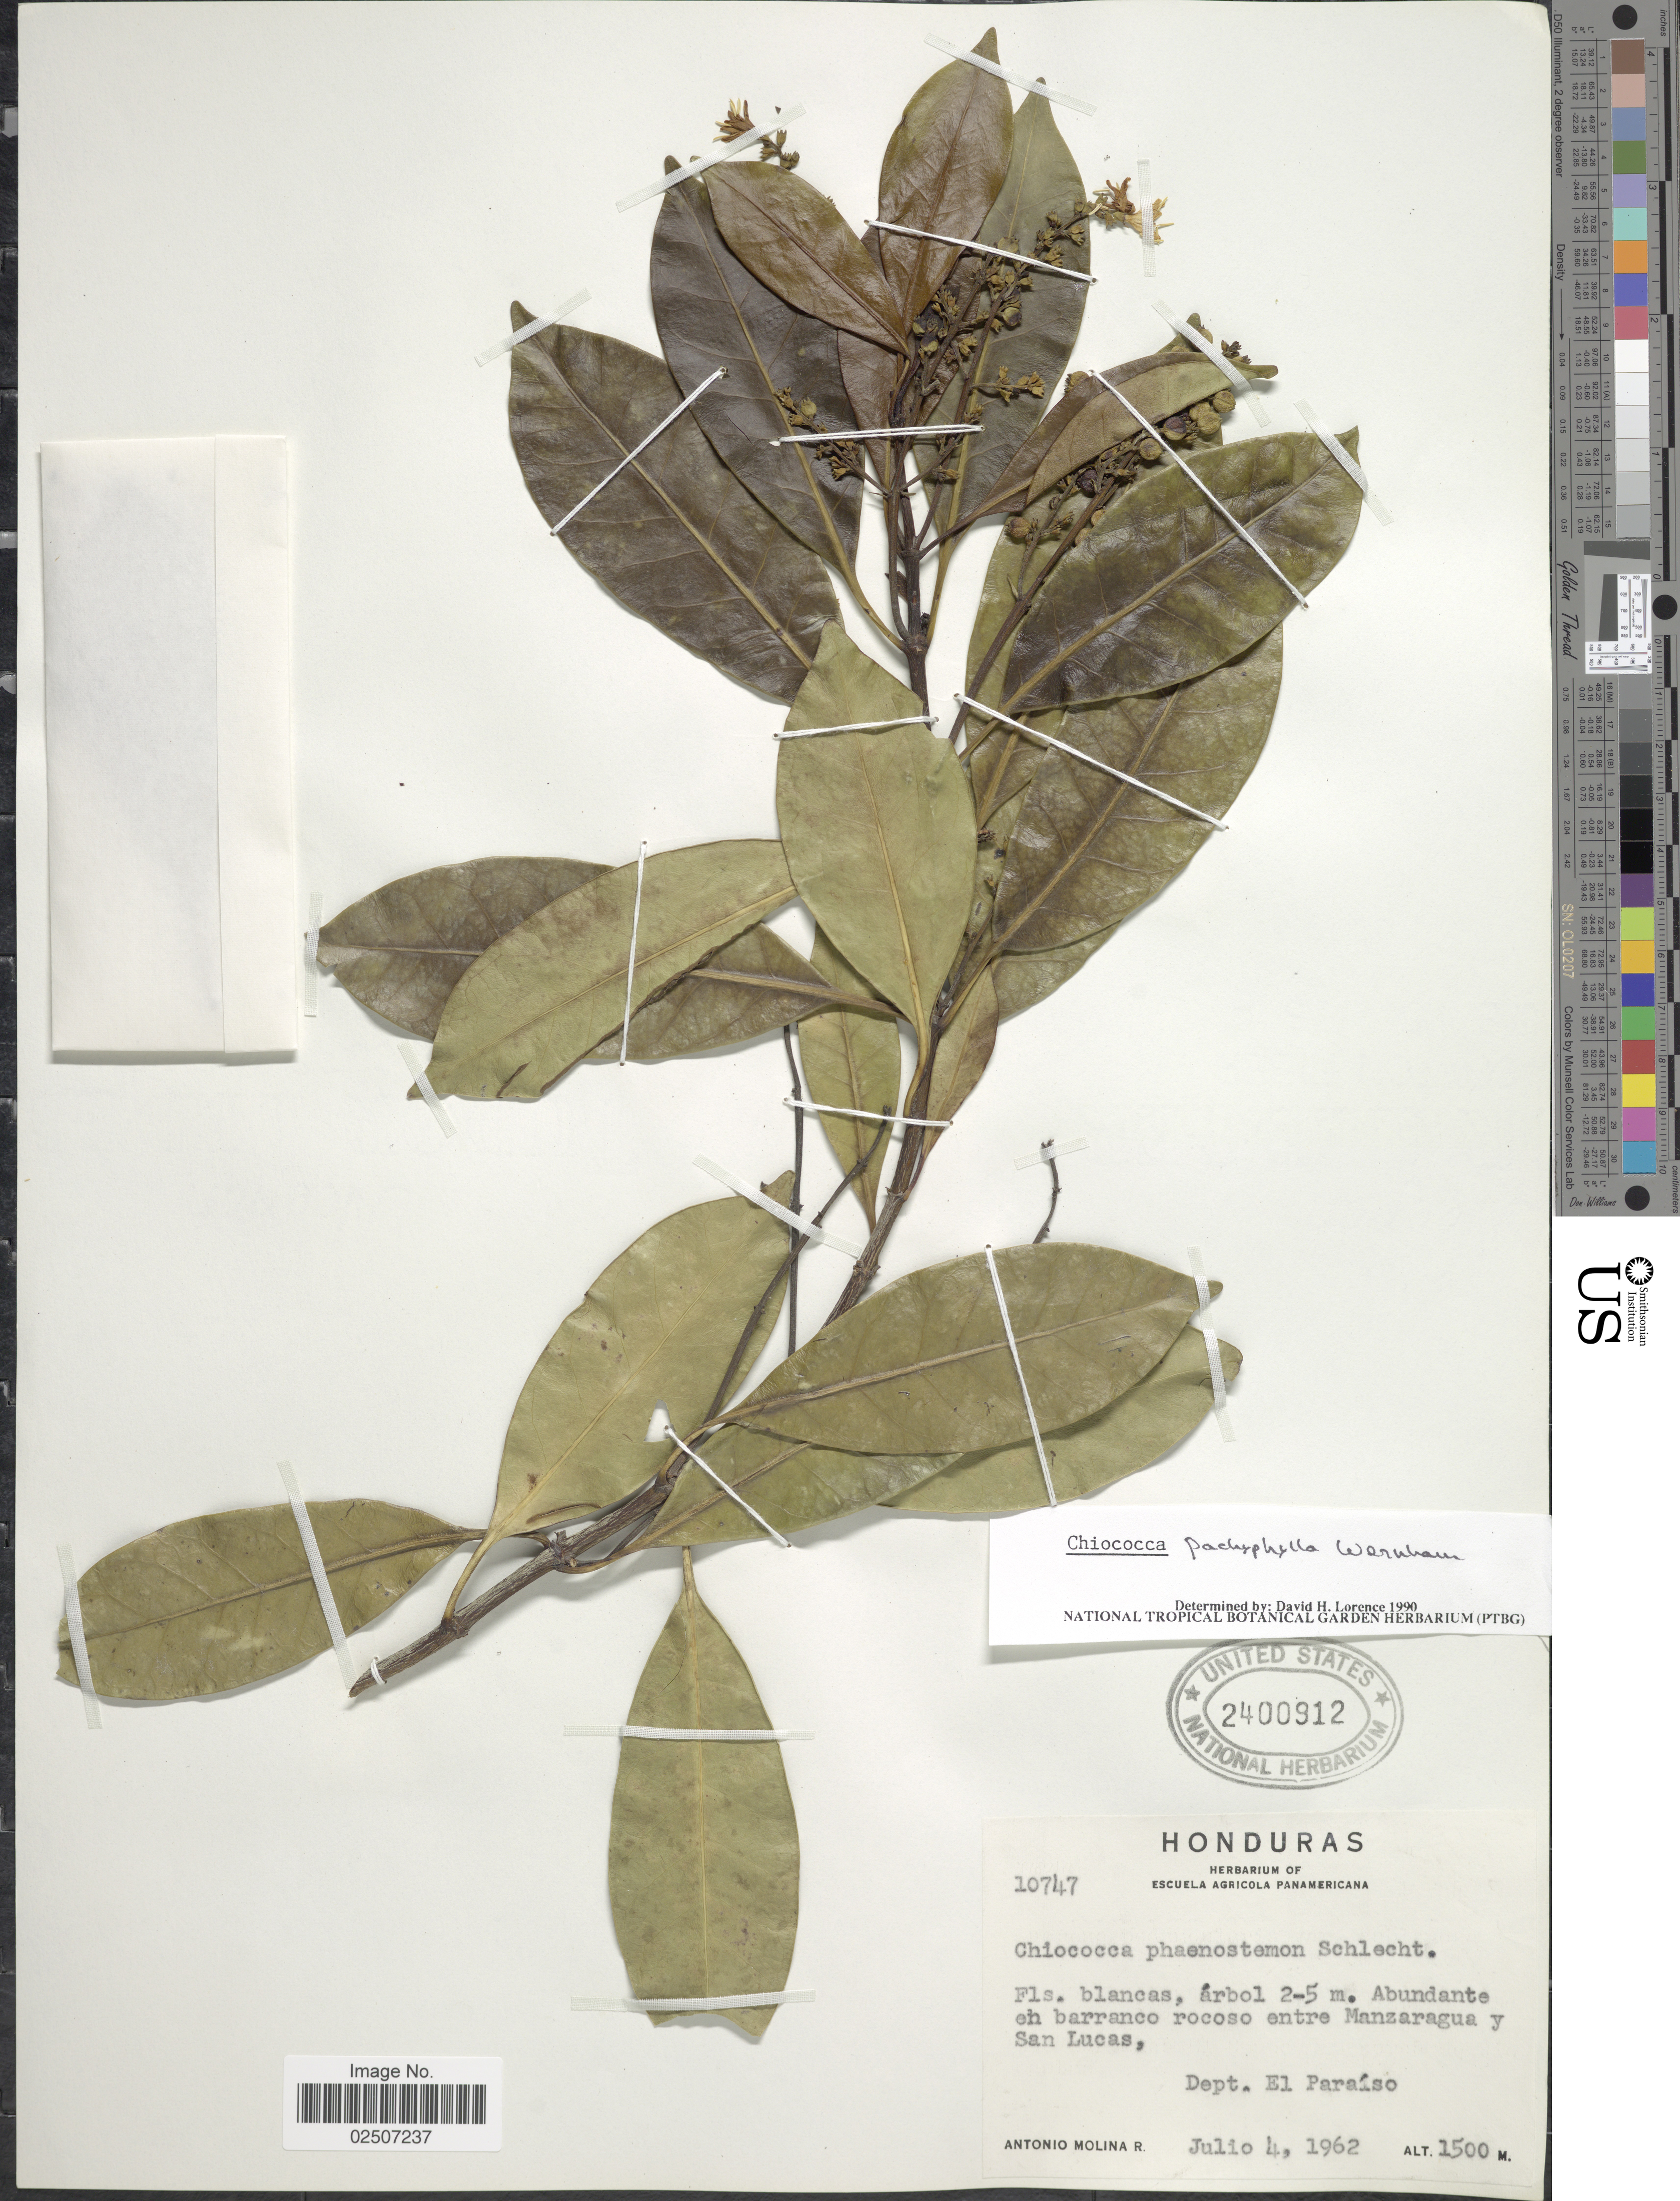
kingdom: Plantae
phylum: Tracheophyta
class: Magnoliopsida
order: Gentianales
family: Rubiaceae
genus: Chiococca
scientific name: Chiococca pachyphylla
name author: Wernham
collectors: A. Molina R.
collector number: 10747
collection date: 1962-07-04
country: Honduras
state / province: El Paraíso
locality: Abundante en barranco rocoso entre Manzaragua y San Lucas, Dept. El Paraiso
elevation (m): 1500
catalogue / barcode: US 2400912